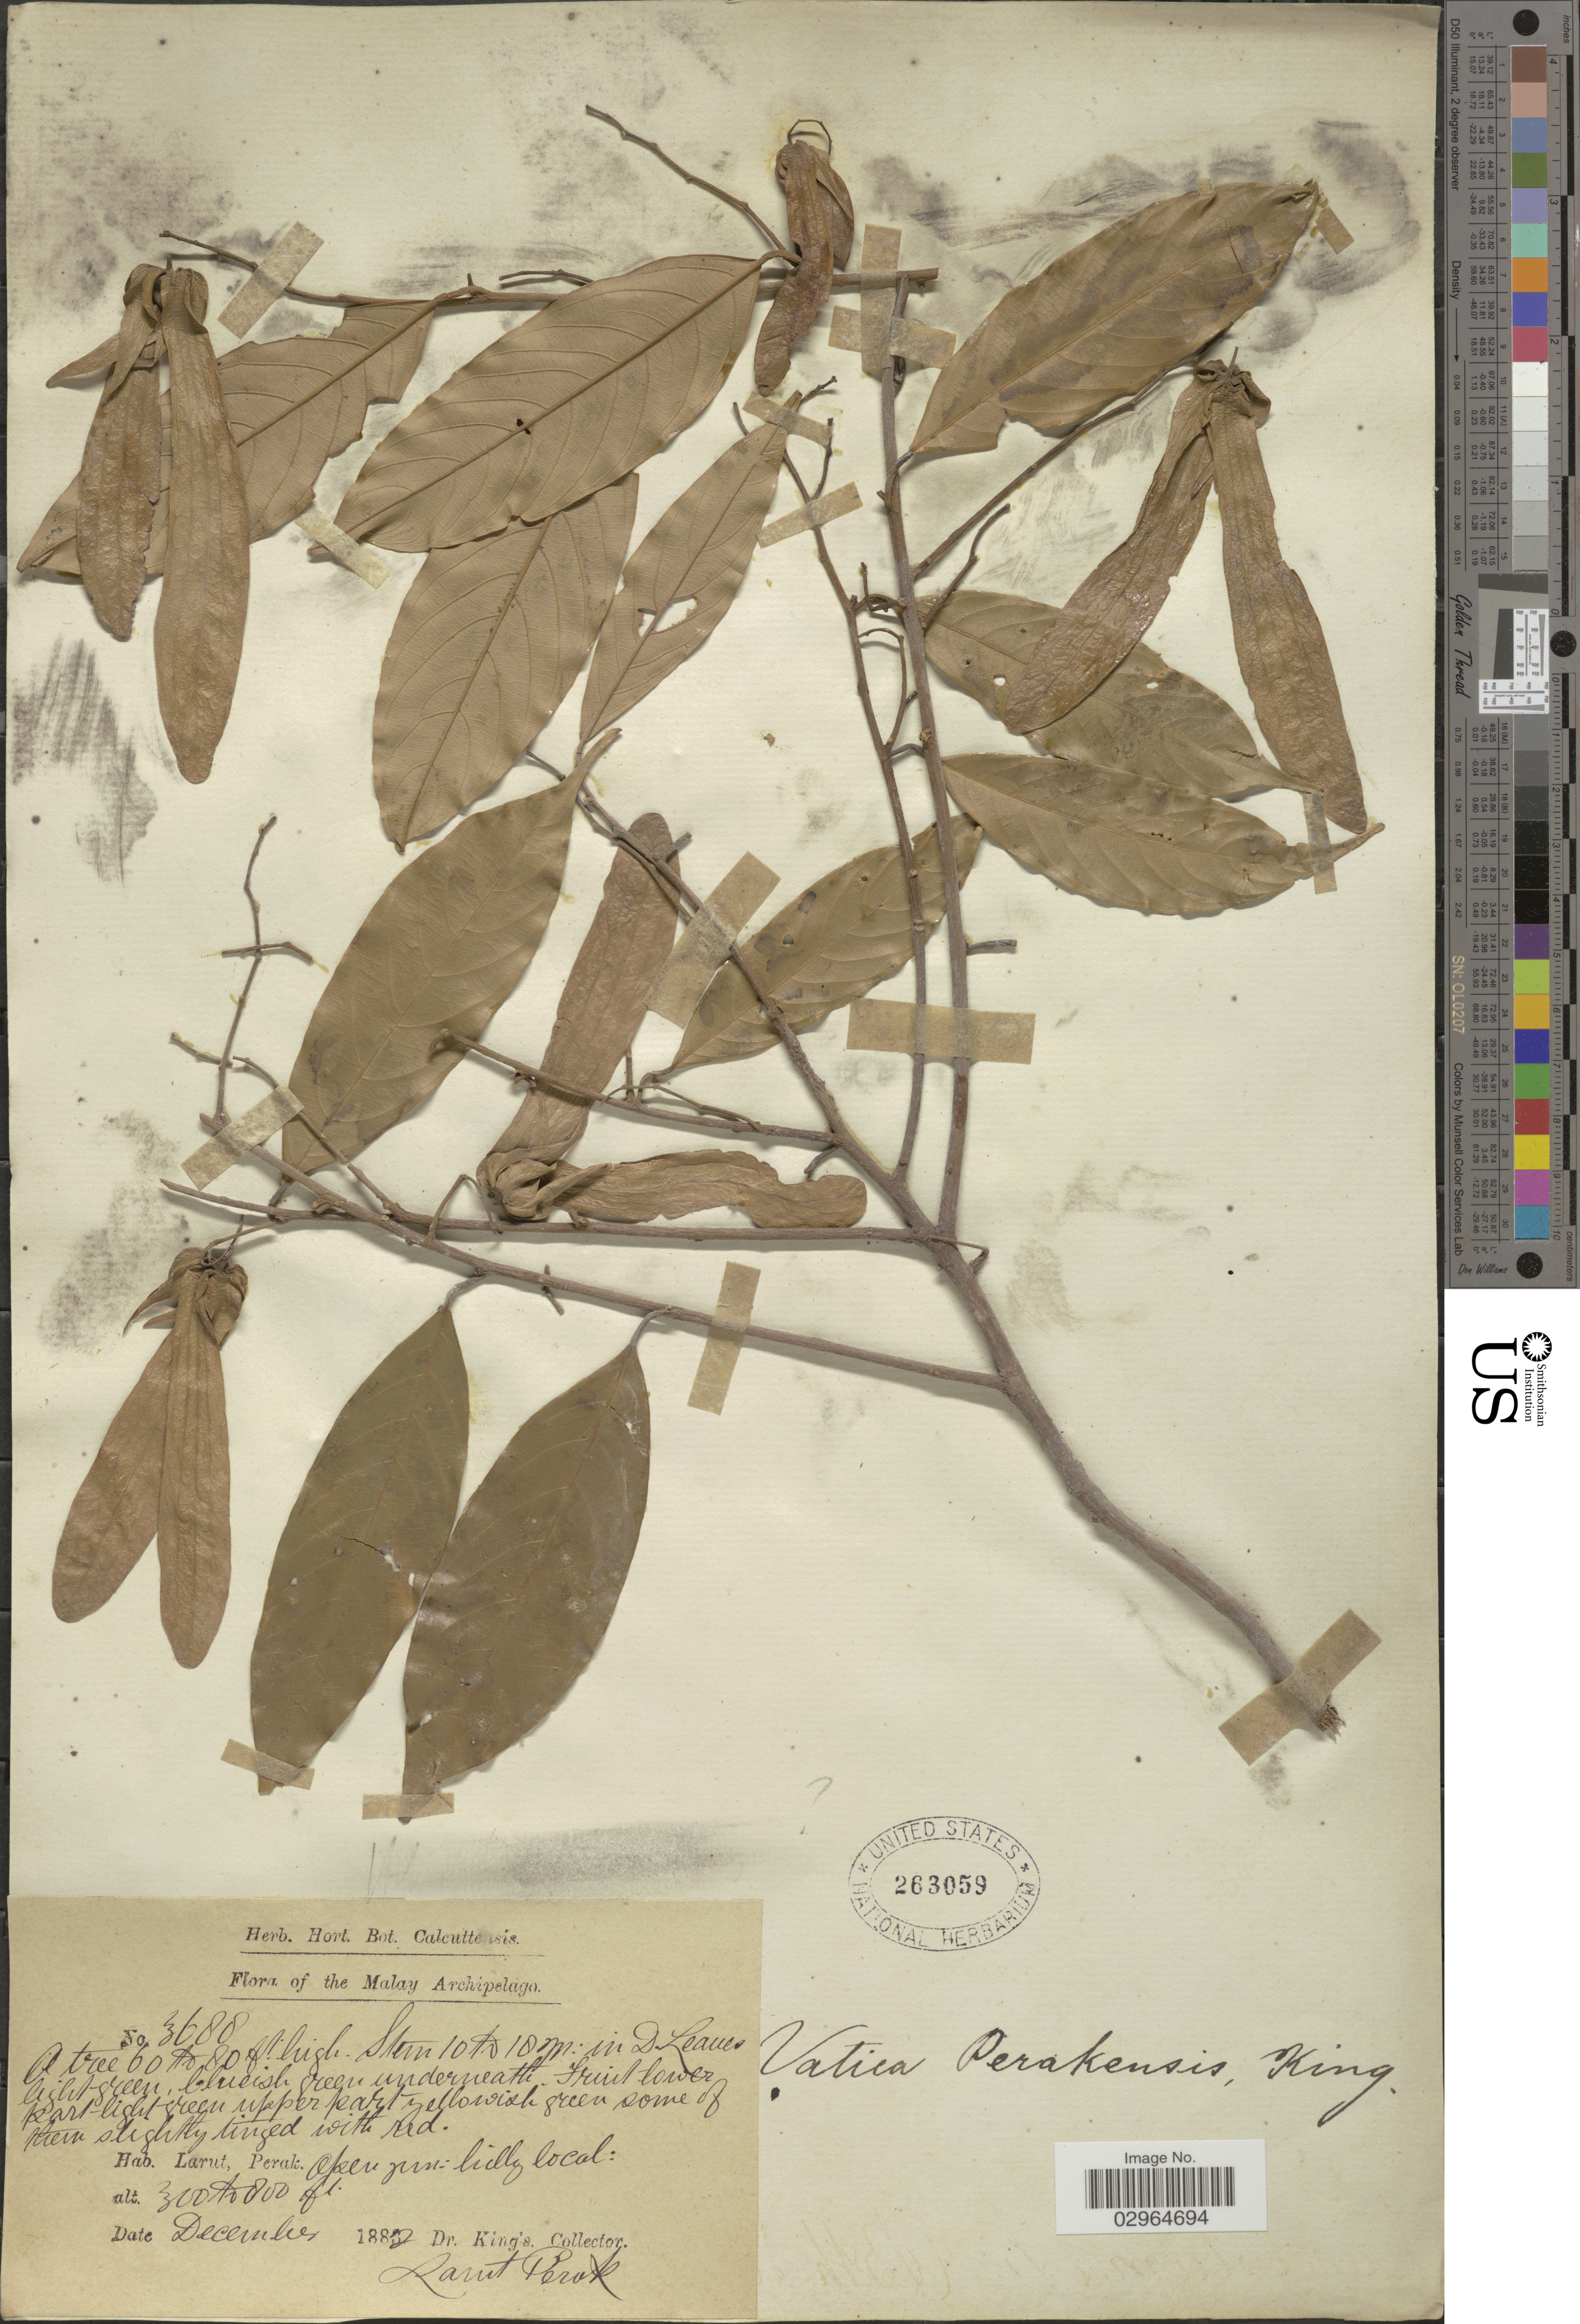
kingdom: Plantae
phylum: Tracheophyta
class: Magnoliopsida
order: Malvales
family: Dipterocarpaceae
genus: Vatica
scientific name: Vatica perakensis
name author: King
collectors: Dr. King's collector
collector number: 3688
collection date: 1882-12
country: Malaysia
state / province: Perak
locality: Malay Archipelago. Larut.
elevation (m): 91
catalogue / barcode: US 263059